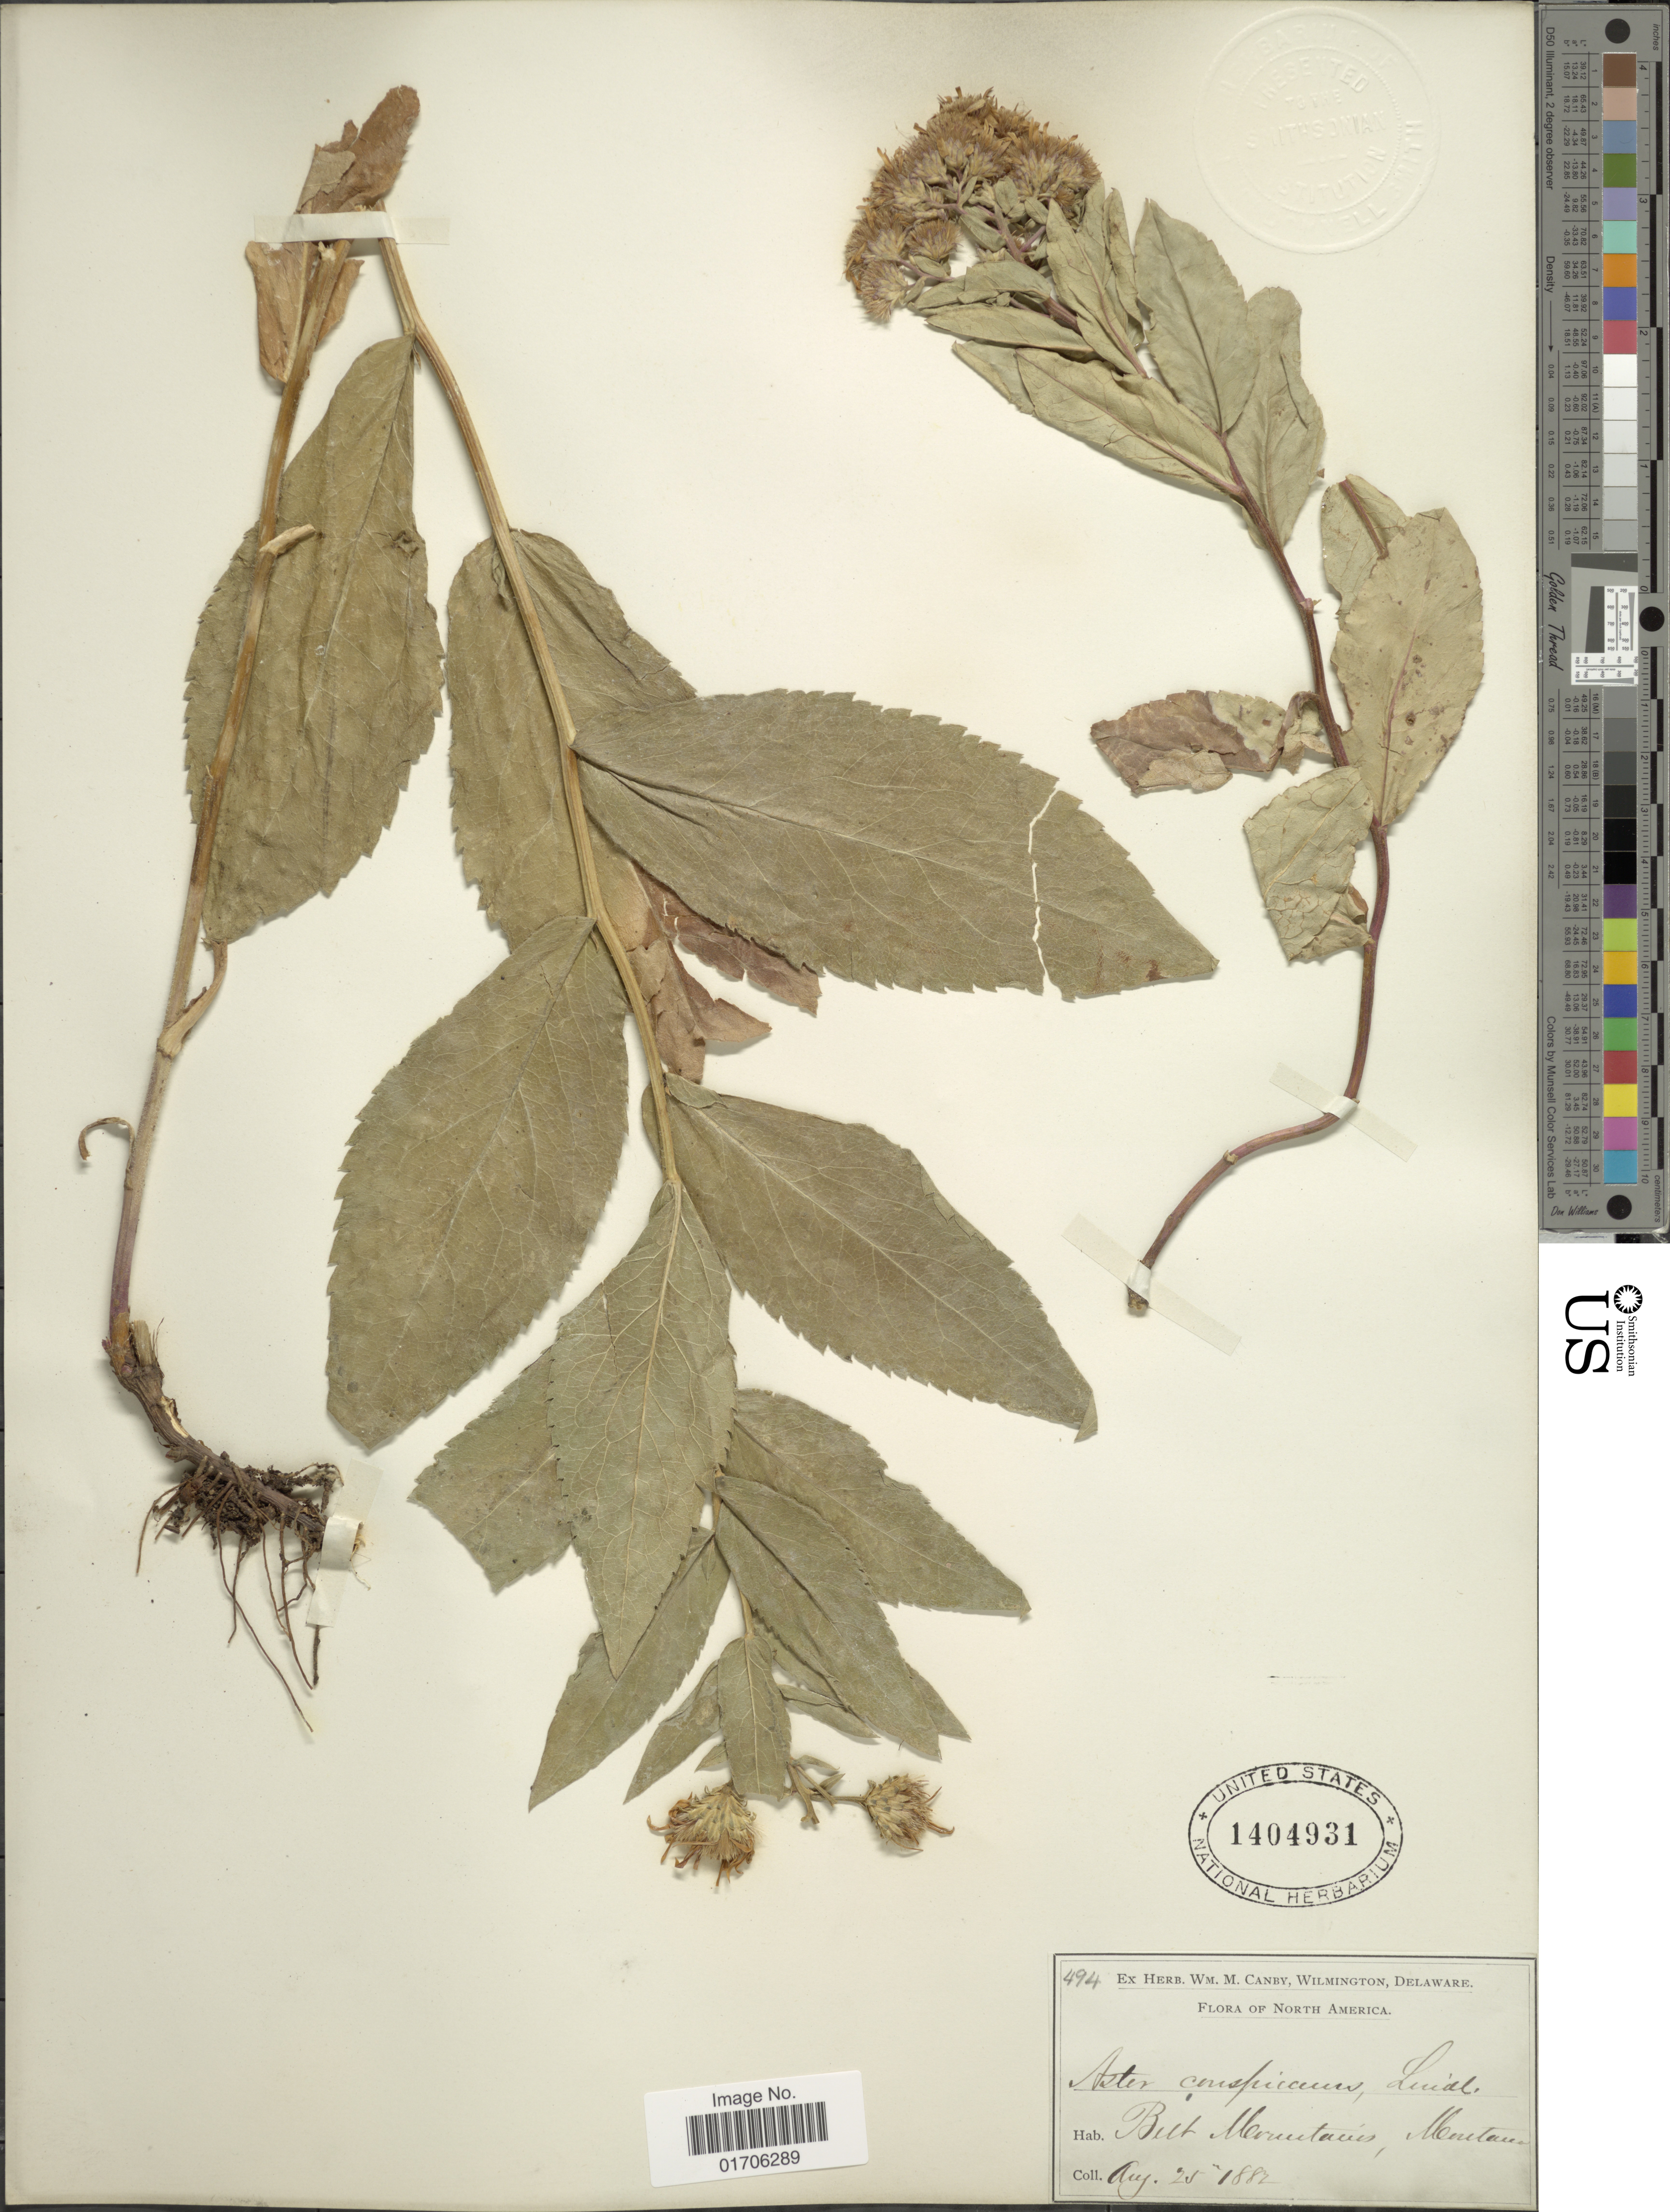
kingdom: Plantae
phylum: Tracheophyta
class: Magnoliopsida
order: Asterales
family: Asteraceae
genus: Eurybia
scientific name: Eurybia conspicua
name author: (Lindl.) G.L. Nesom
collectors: ex herb. W.M. Canby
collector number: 494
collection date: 1882-08-25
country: United States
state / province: Montana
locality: Belt Mountains, Montana.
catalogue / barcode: US 1404931